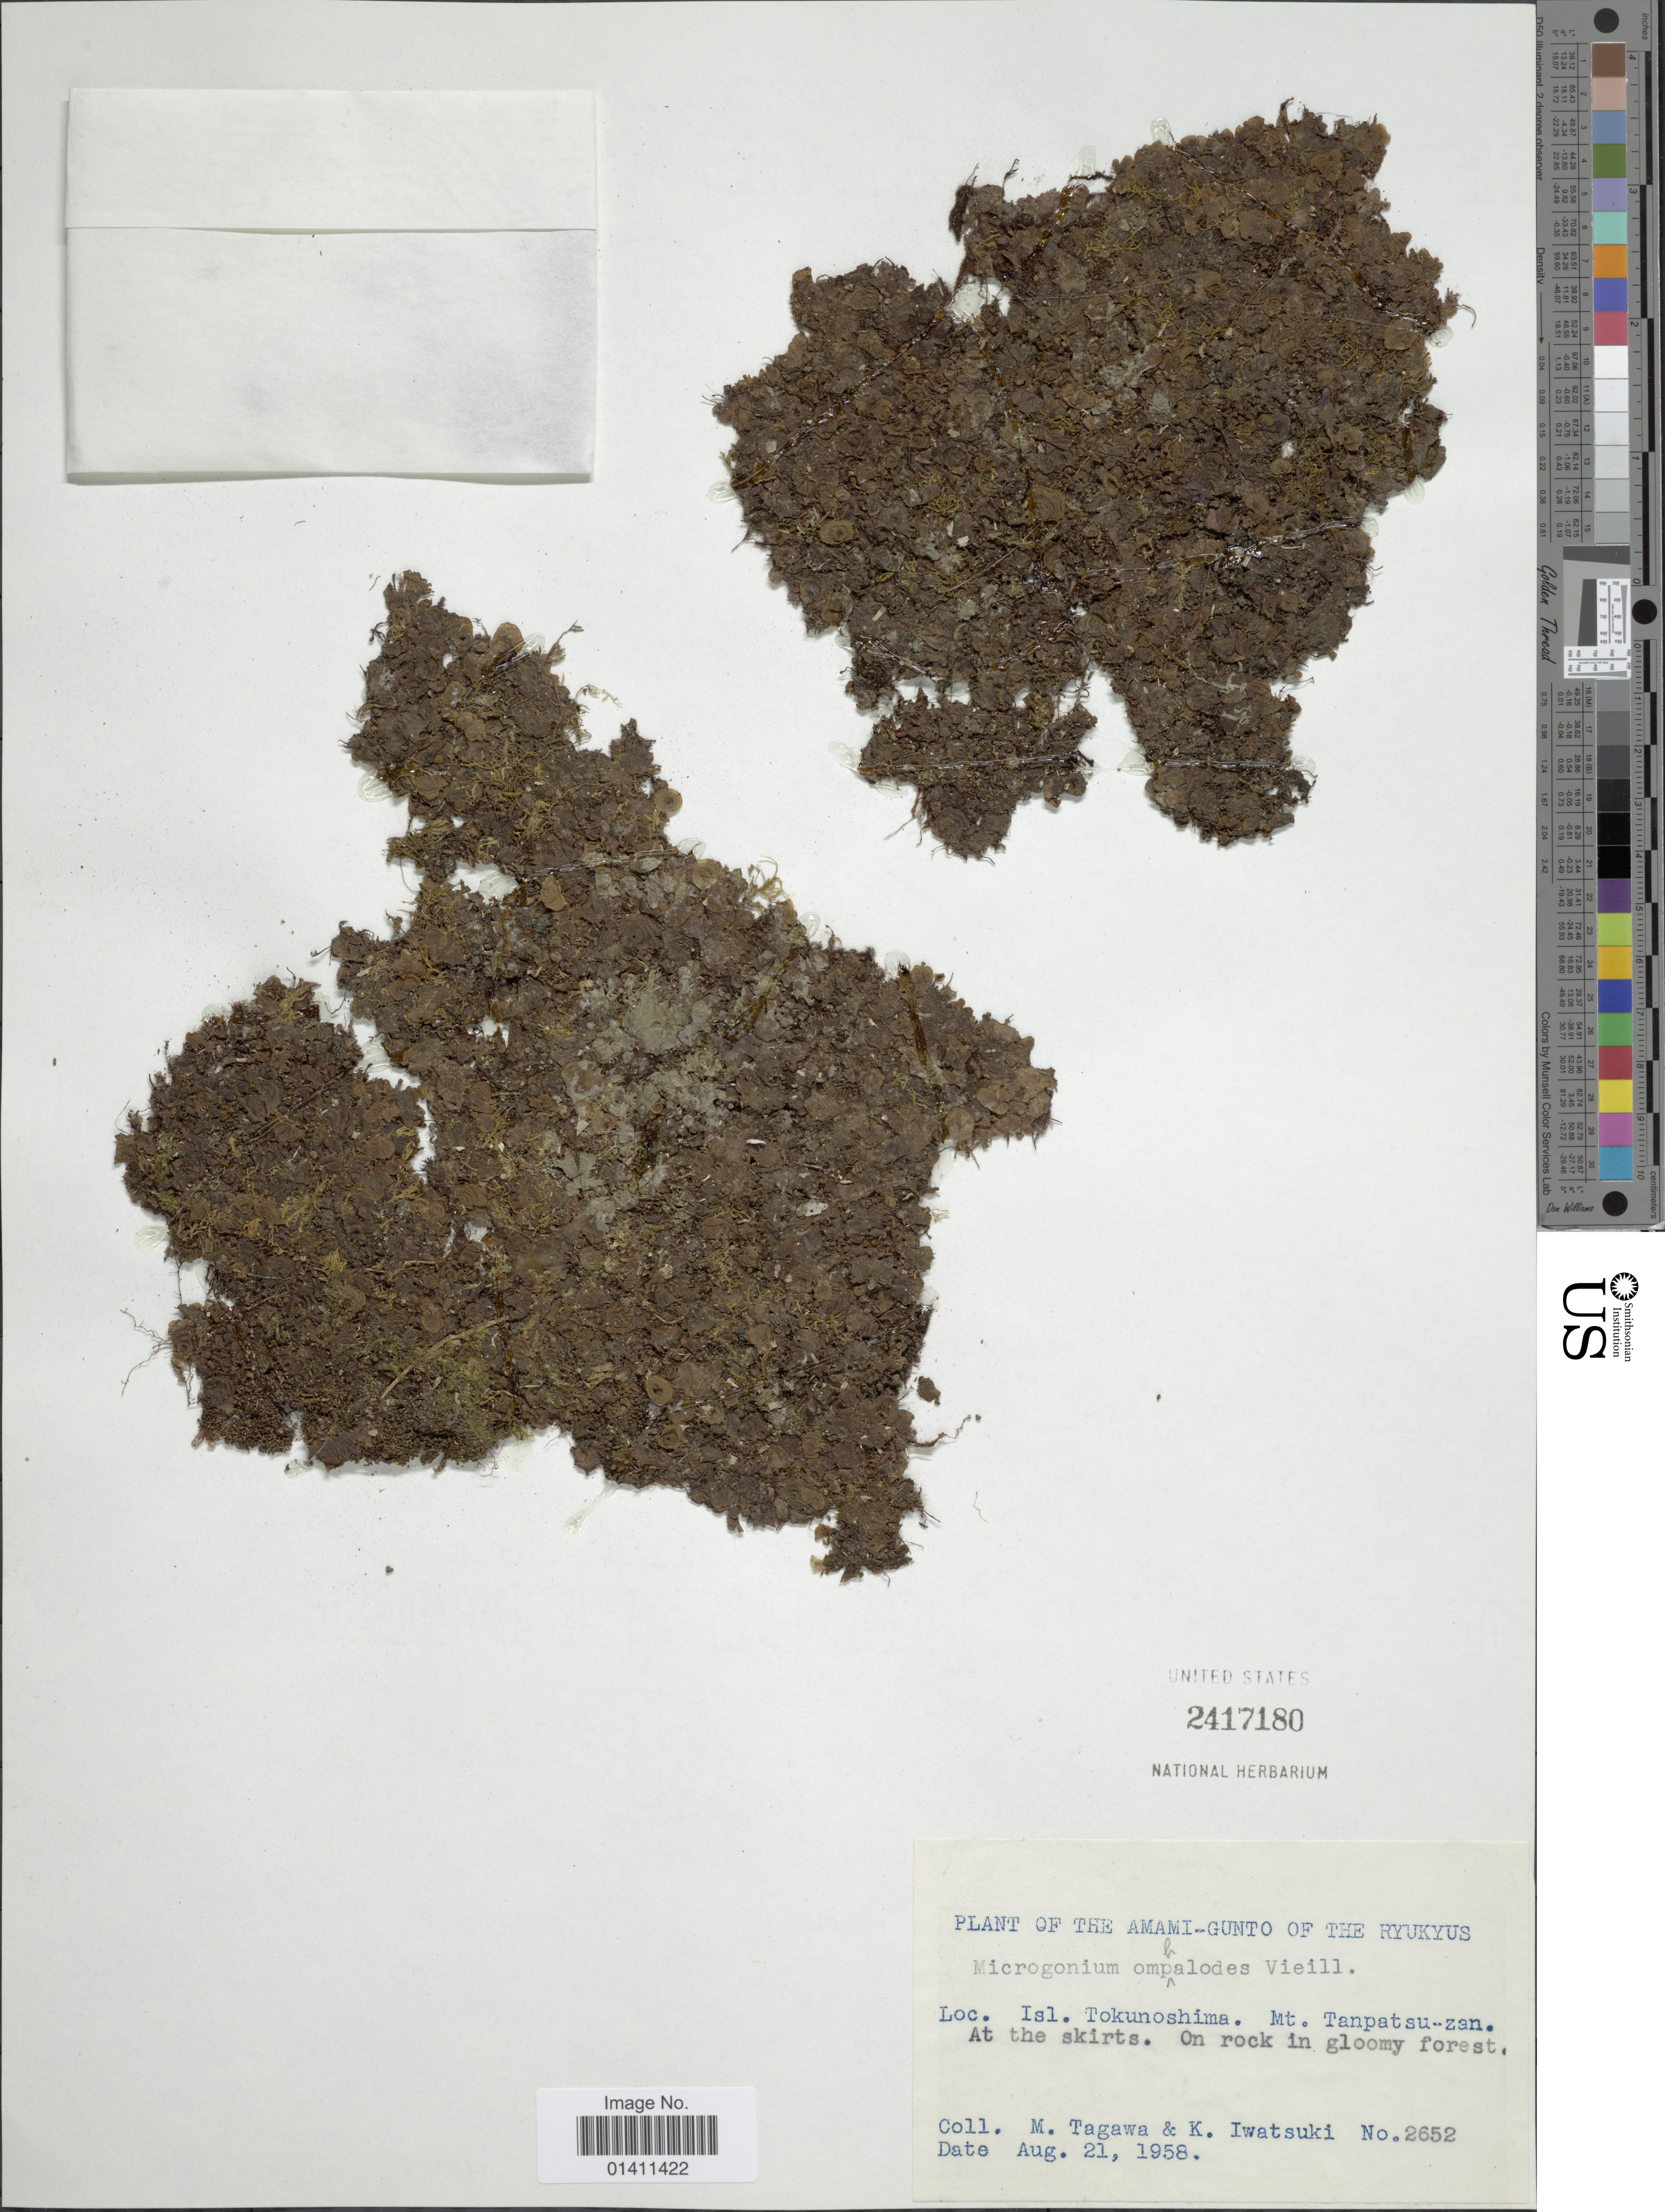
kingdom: Plantae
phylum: Tracheophyta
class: Polypodiopsida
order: Hymenophyllales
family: Hymenophyllaceae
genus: Didymoglossum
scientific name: Didymoglossum omphalodes (Vieill. ex E. Fourn.) comb. ined., 2015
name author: (Vieill. ex E. Fourn.)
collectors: M. Tagawa & K. Iwatsuki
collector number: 2652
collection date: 1958-08-21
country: Japan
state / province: Okinawa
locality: The Amami-Gunto of the Ryukyus. Isl. Tokunoshima. Mt. Tanpatsu-zan.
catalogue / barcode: US 2417180